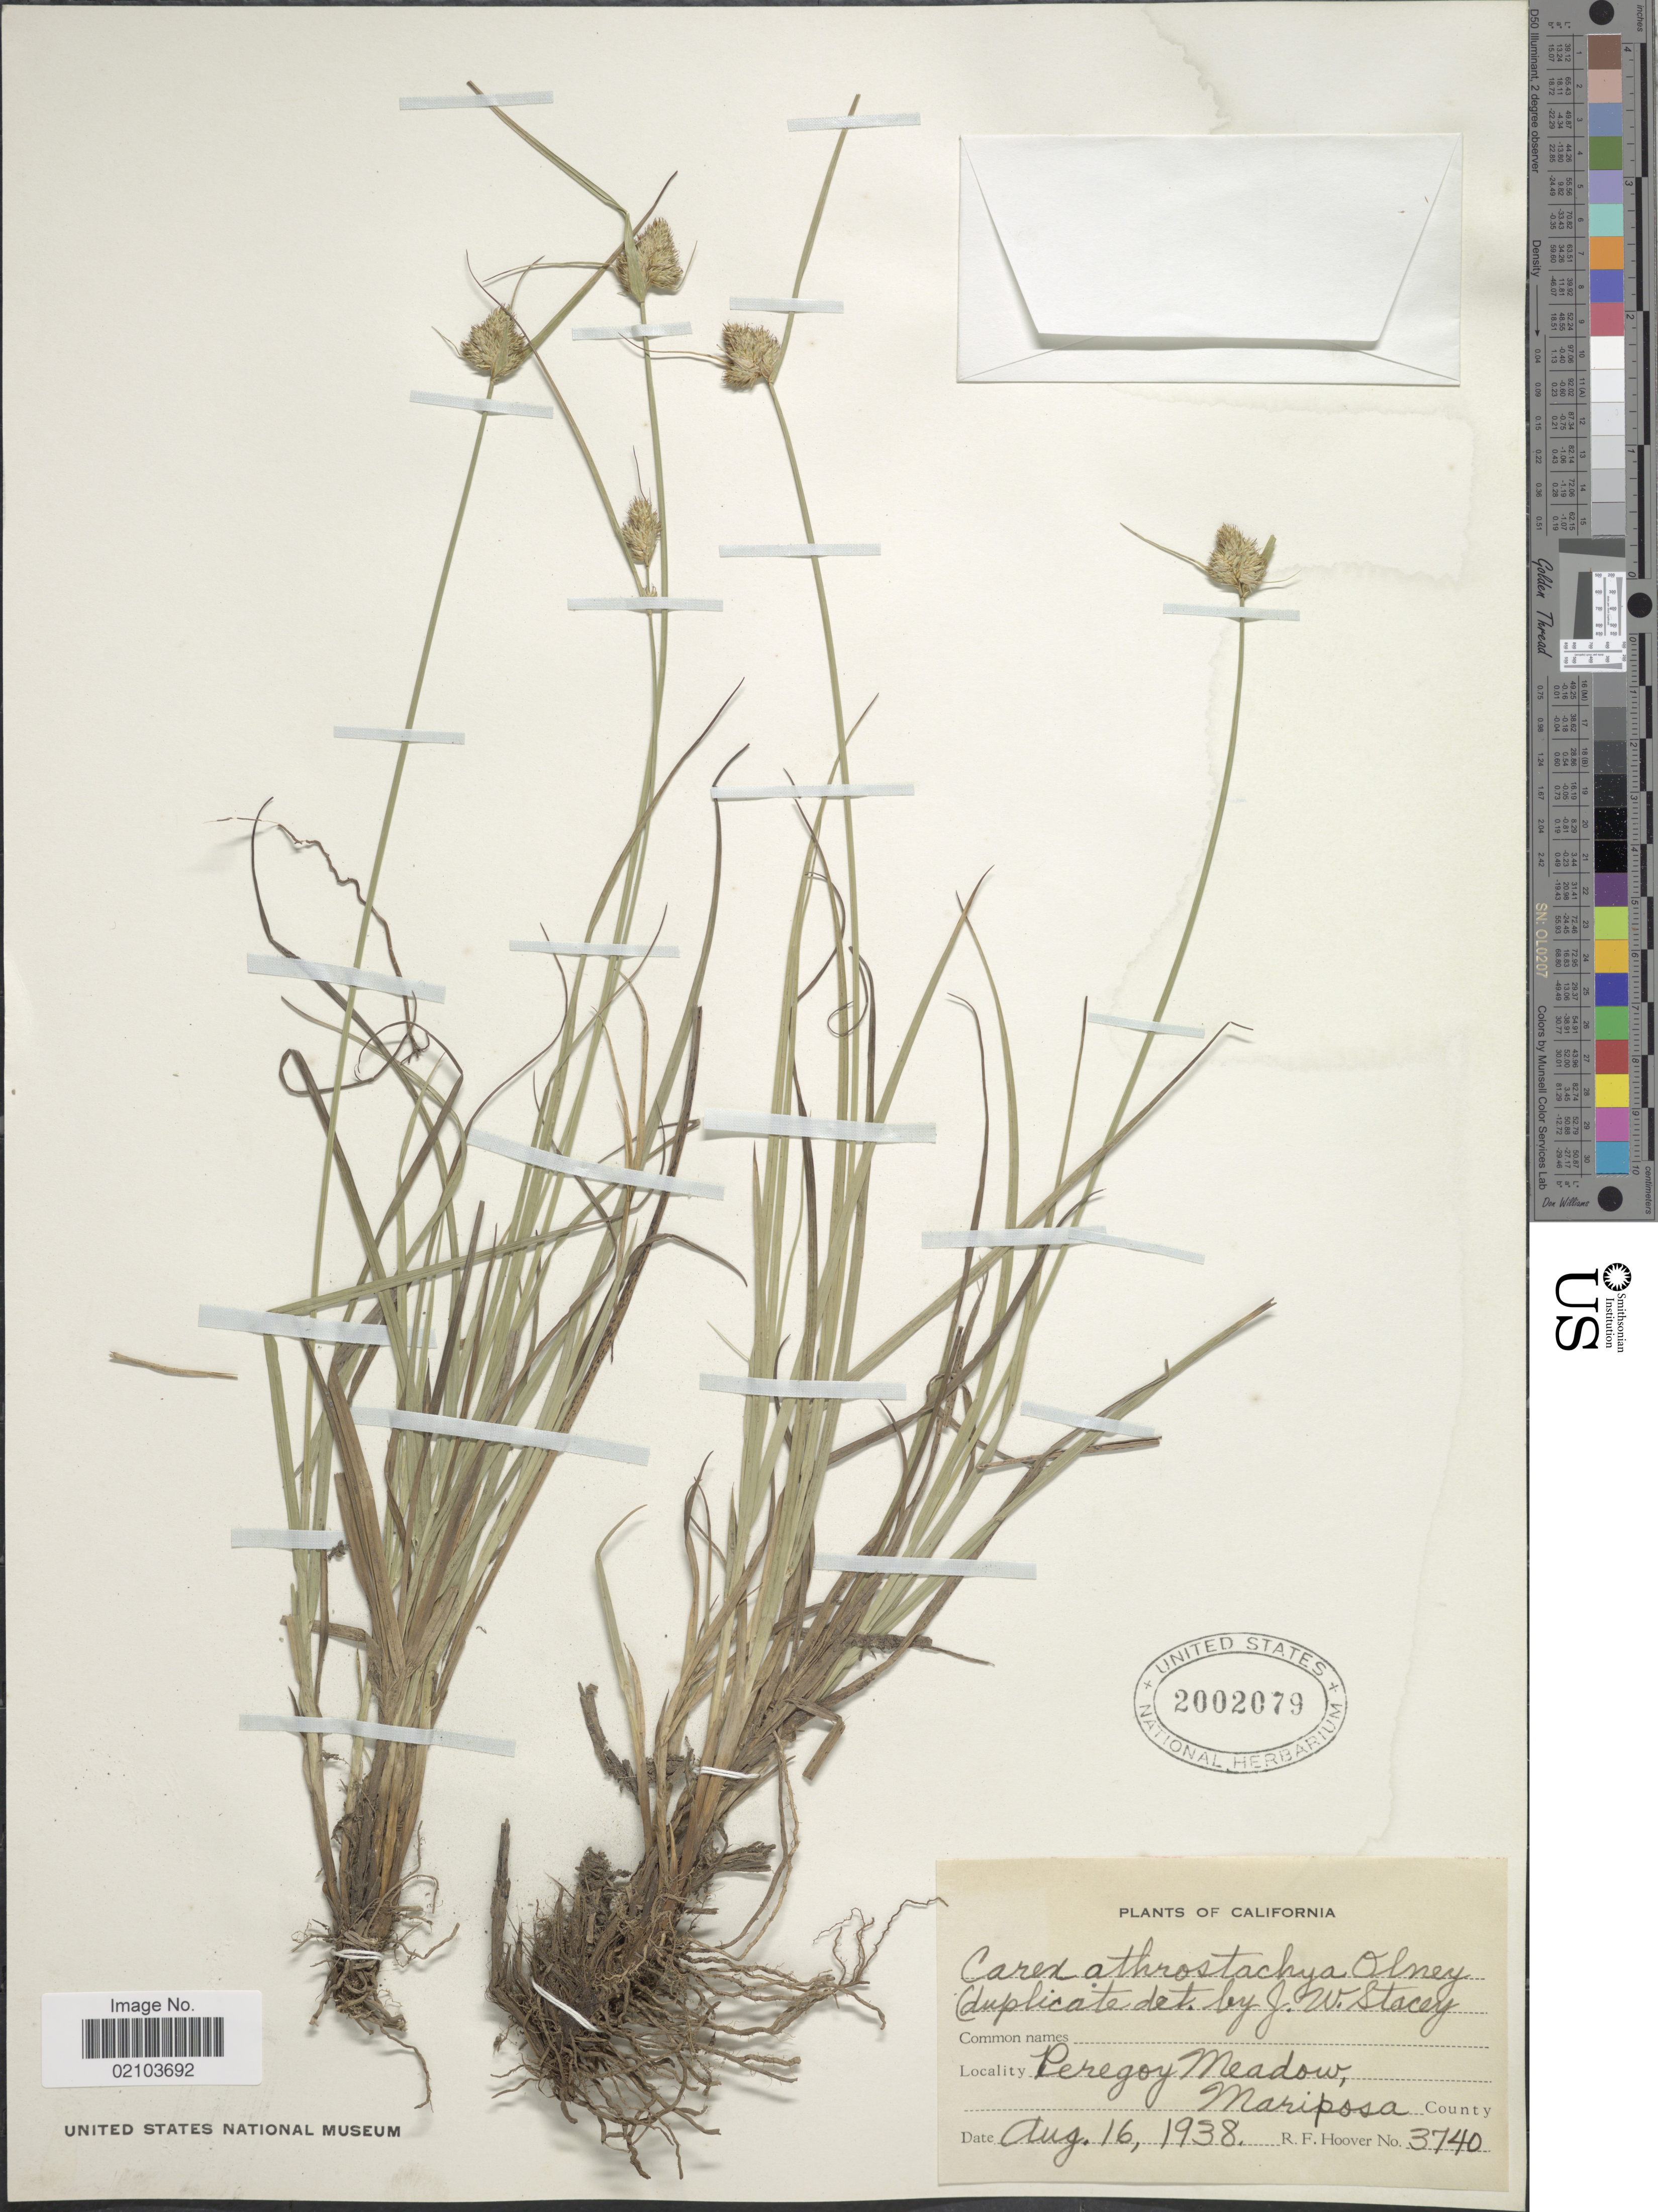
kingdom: Plantae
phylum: Tracheophyta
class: Liliopsida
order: Poales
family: Cyperaceae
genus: Carex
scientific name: Carex athrostachya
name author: Olney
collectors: R. F. Hoover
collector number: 3740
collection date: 1938-08-16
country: United States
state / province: California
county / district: Mariposa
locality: Peregoy Meadow, Mariposa County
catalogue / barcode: US 2002079